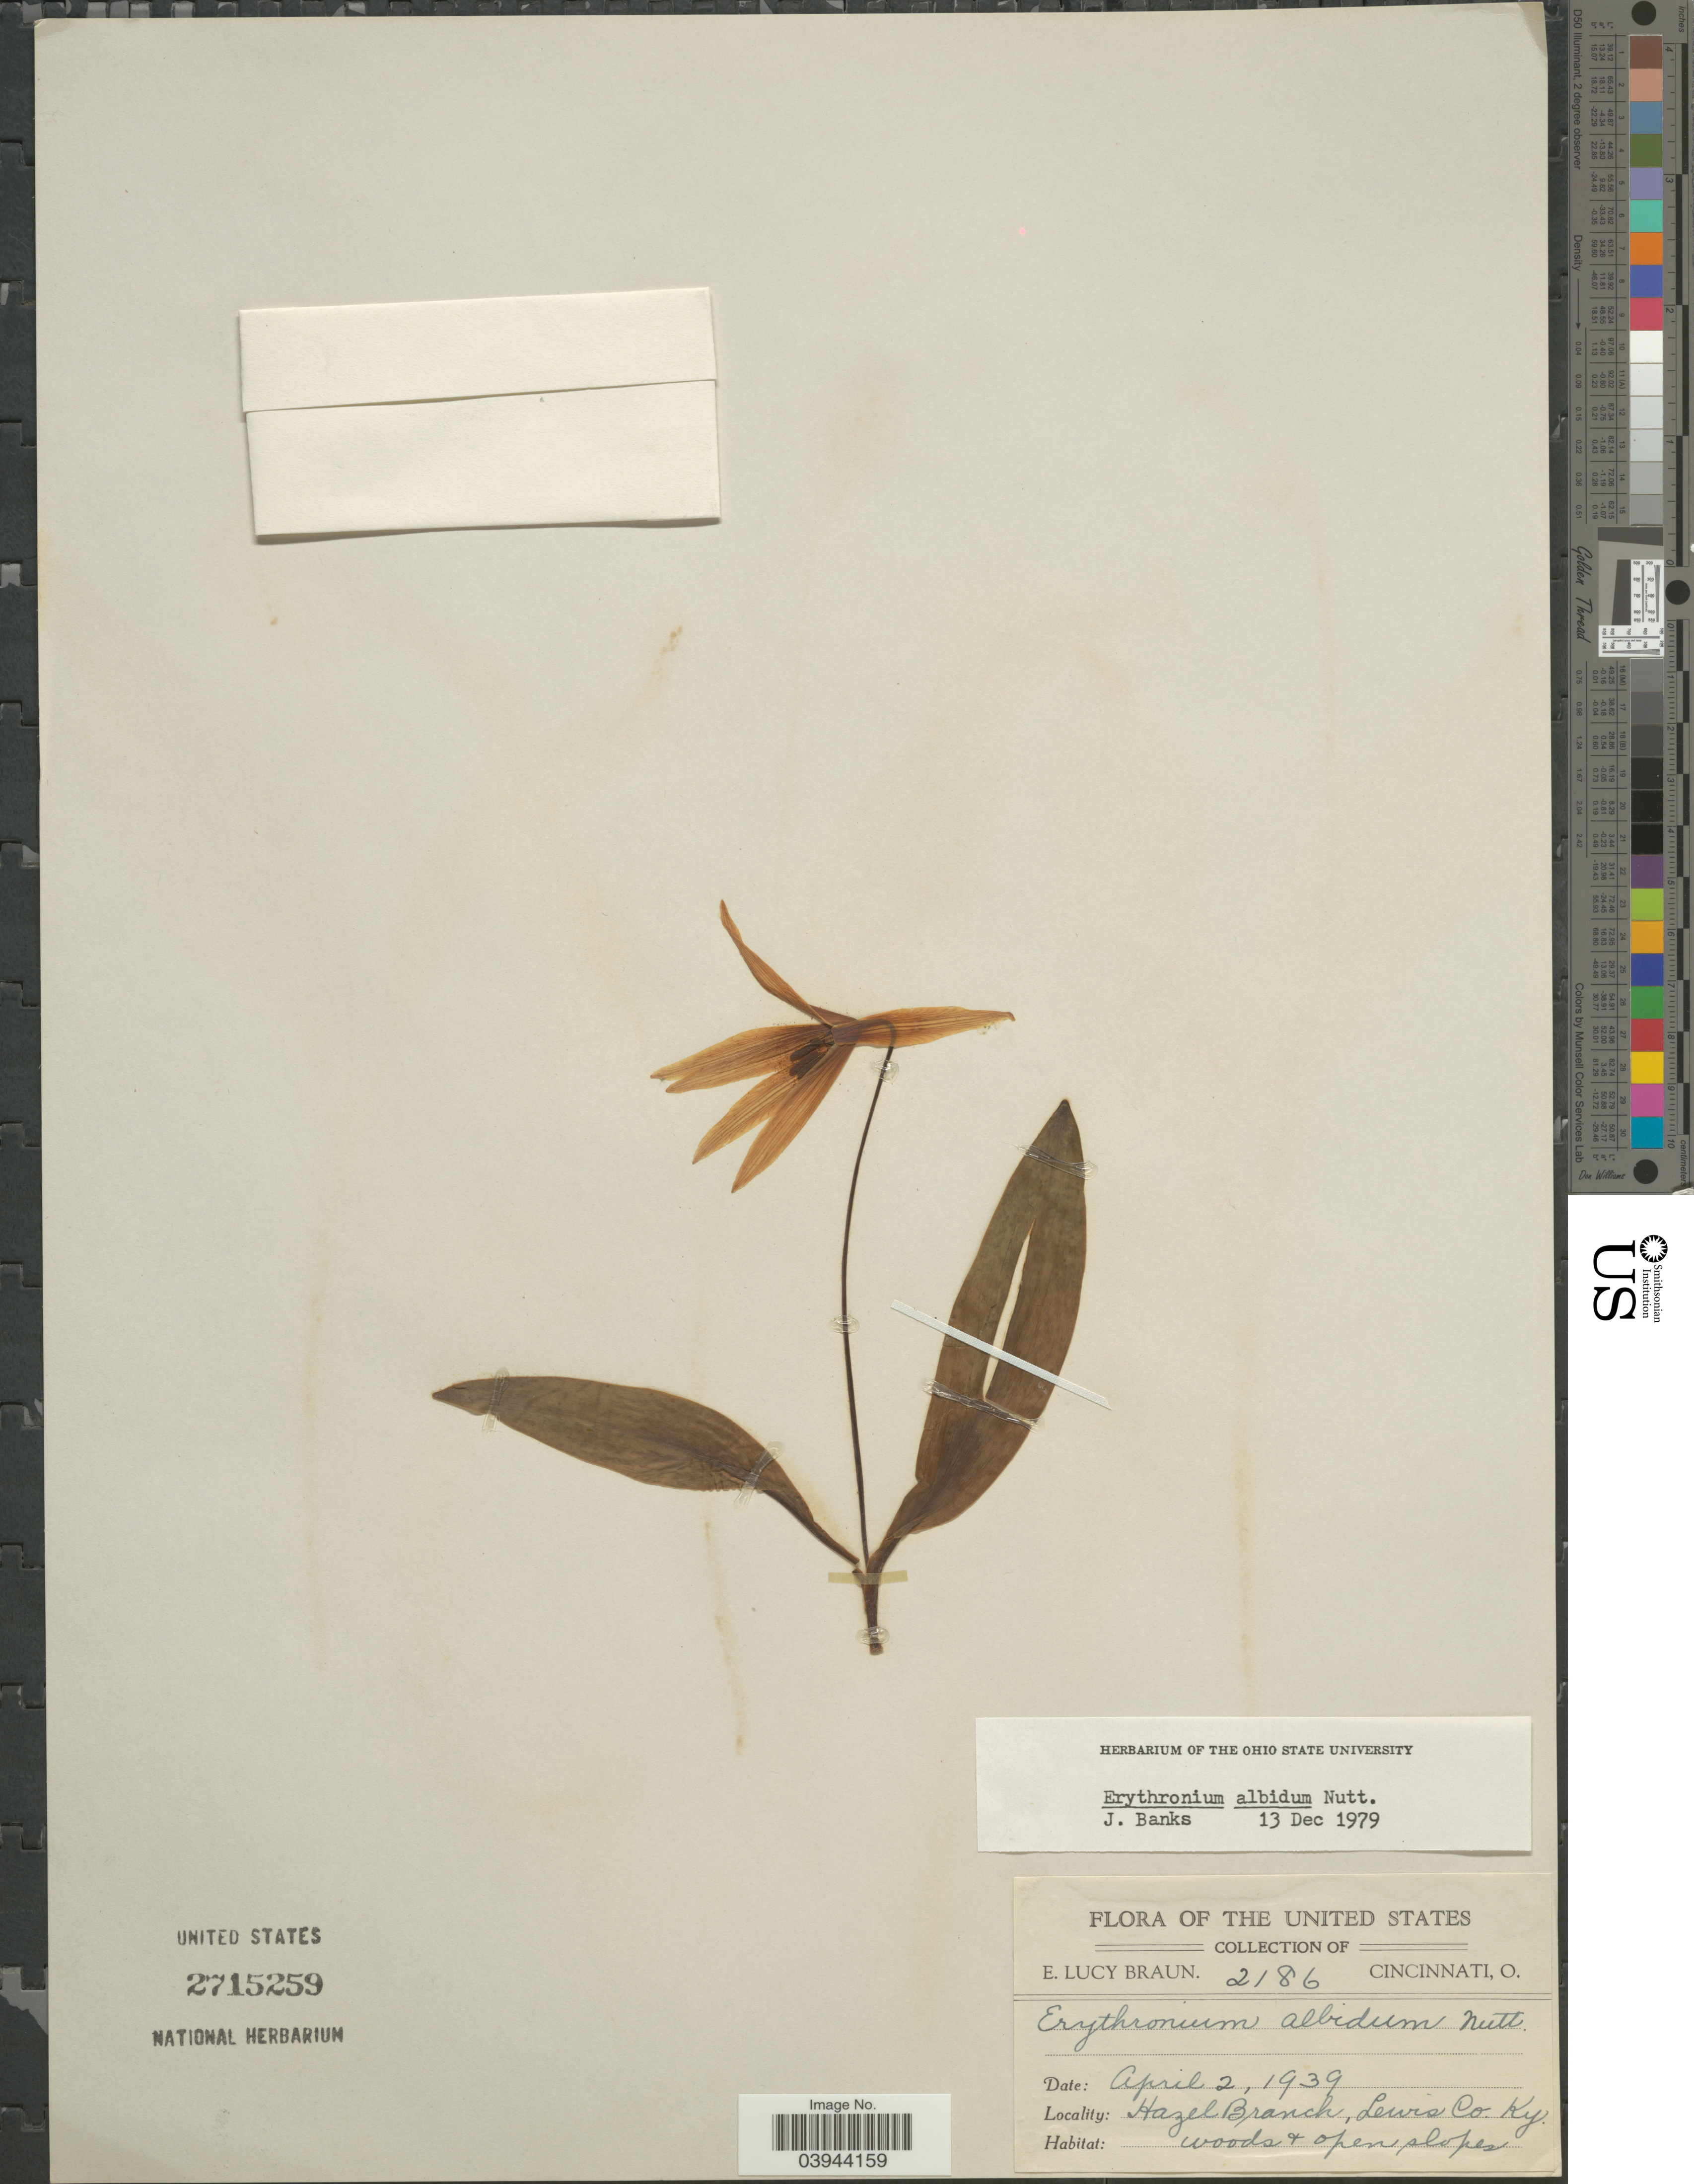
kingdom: Plantae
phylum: Tracheophyta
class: Liliopsida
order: Liliales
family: Liliaceae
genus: Erythronium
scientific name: Erythronium albidum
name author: Nutt.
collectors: E. L. Braun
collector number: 2186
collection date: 1939-04-02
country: United States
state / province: Kentucky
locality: Hazel Branch, Lewis Co.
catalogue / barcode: US 2715259